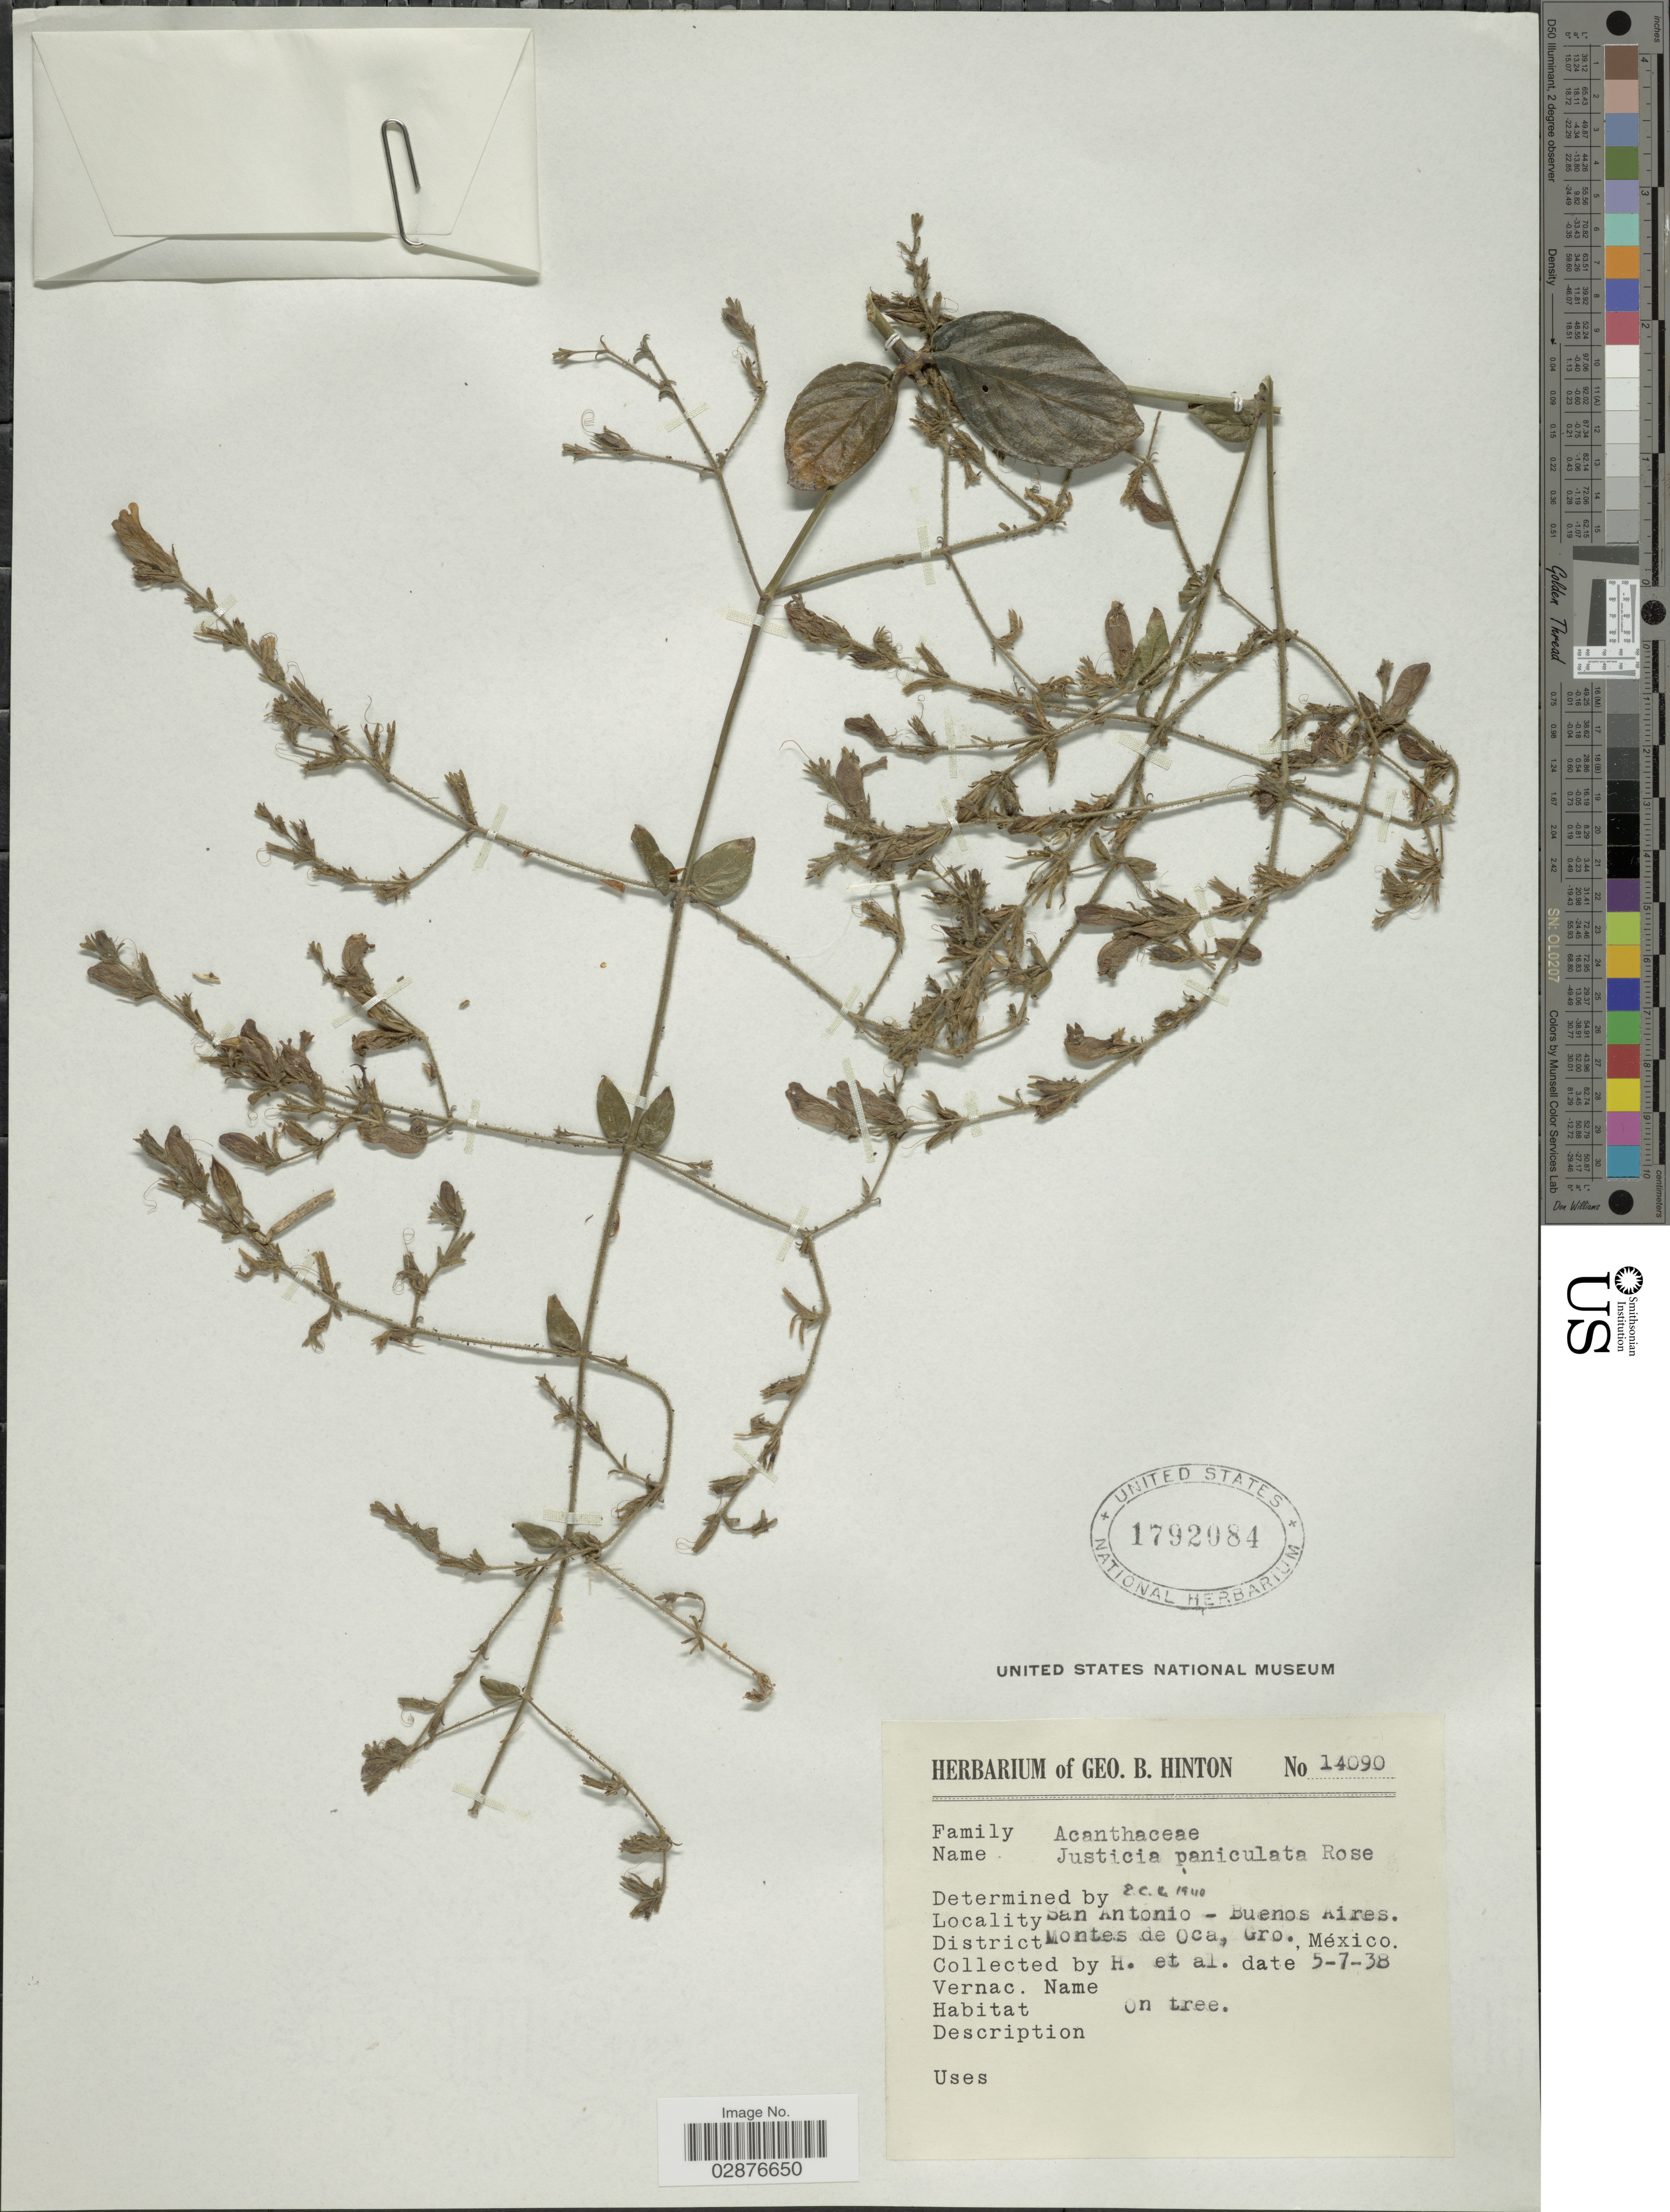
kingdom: Plantae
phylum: Tracheophyta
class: Magnoliopsida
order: Lamiales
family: Acanthaceae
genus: Justicia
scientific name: Justicia paniculata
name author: Rose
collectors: G. B. Hinton & et al.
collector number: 14090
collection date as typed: Transcribed d/m/y: 5/7/38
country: Mexico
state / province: Guerrero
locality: San Antonio - Buenos Aires. District Montes de Oca.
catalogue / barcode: US 1792084